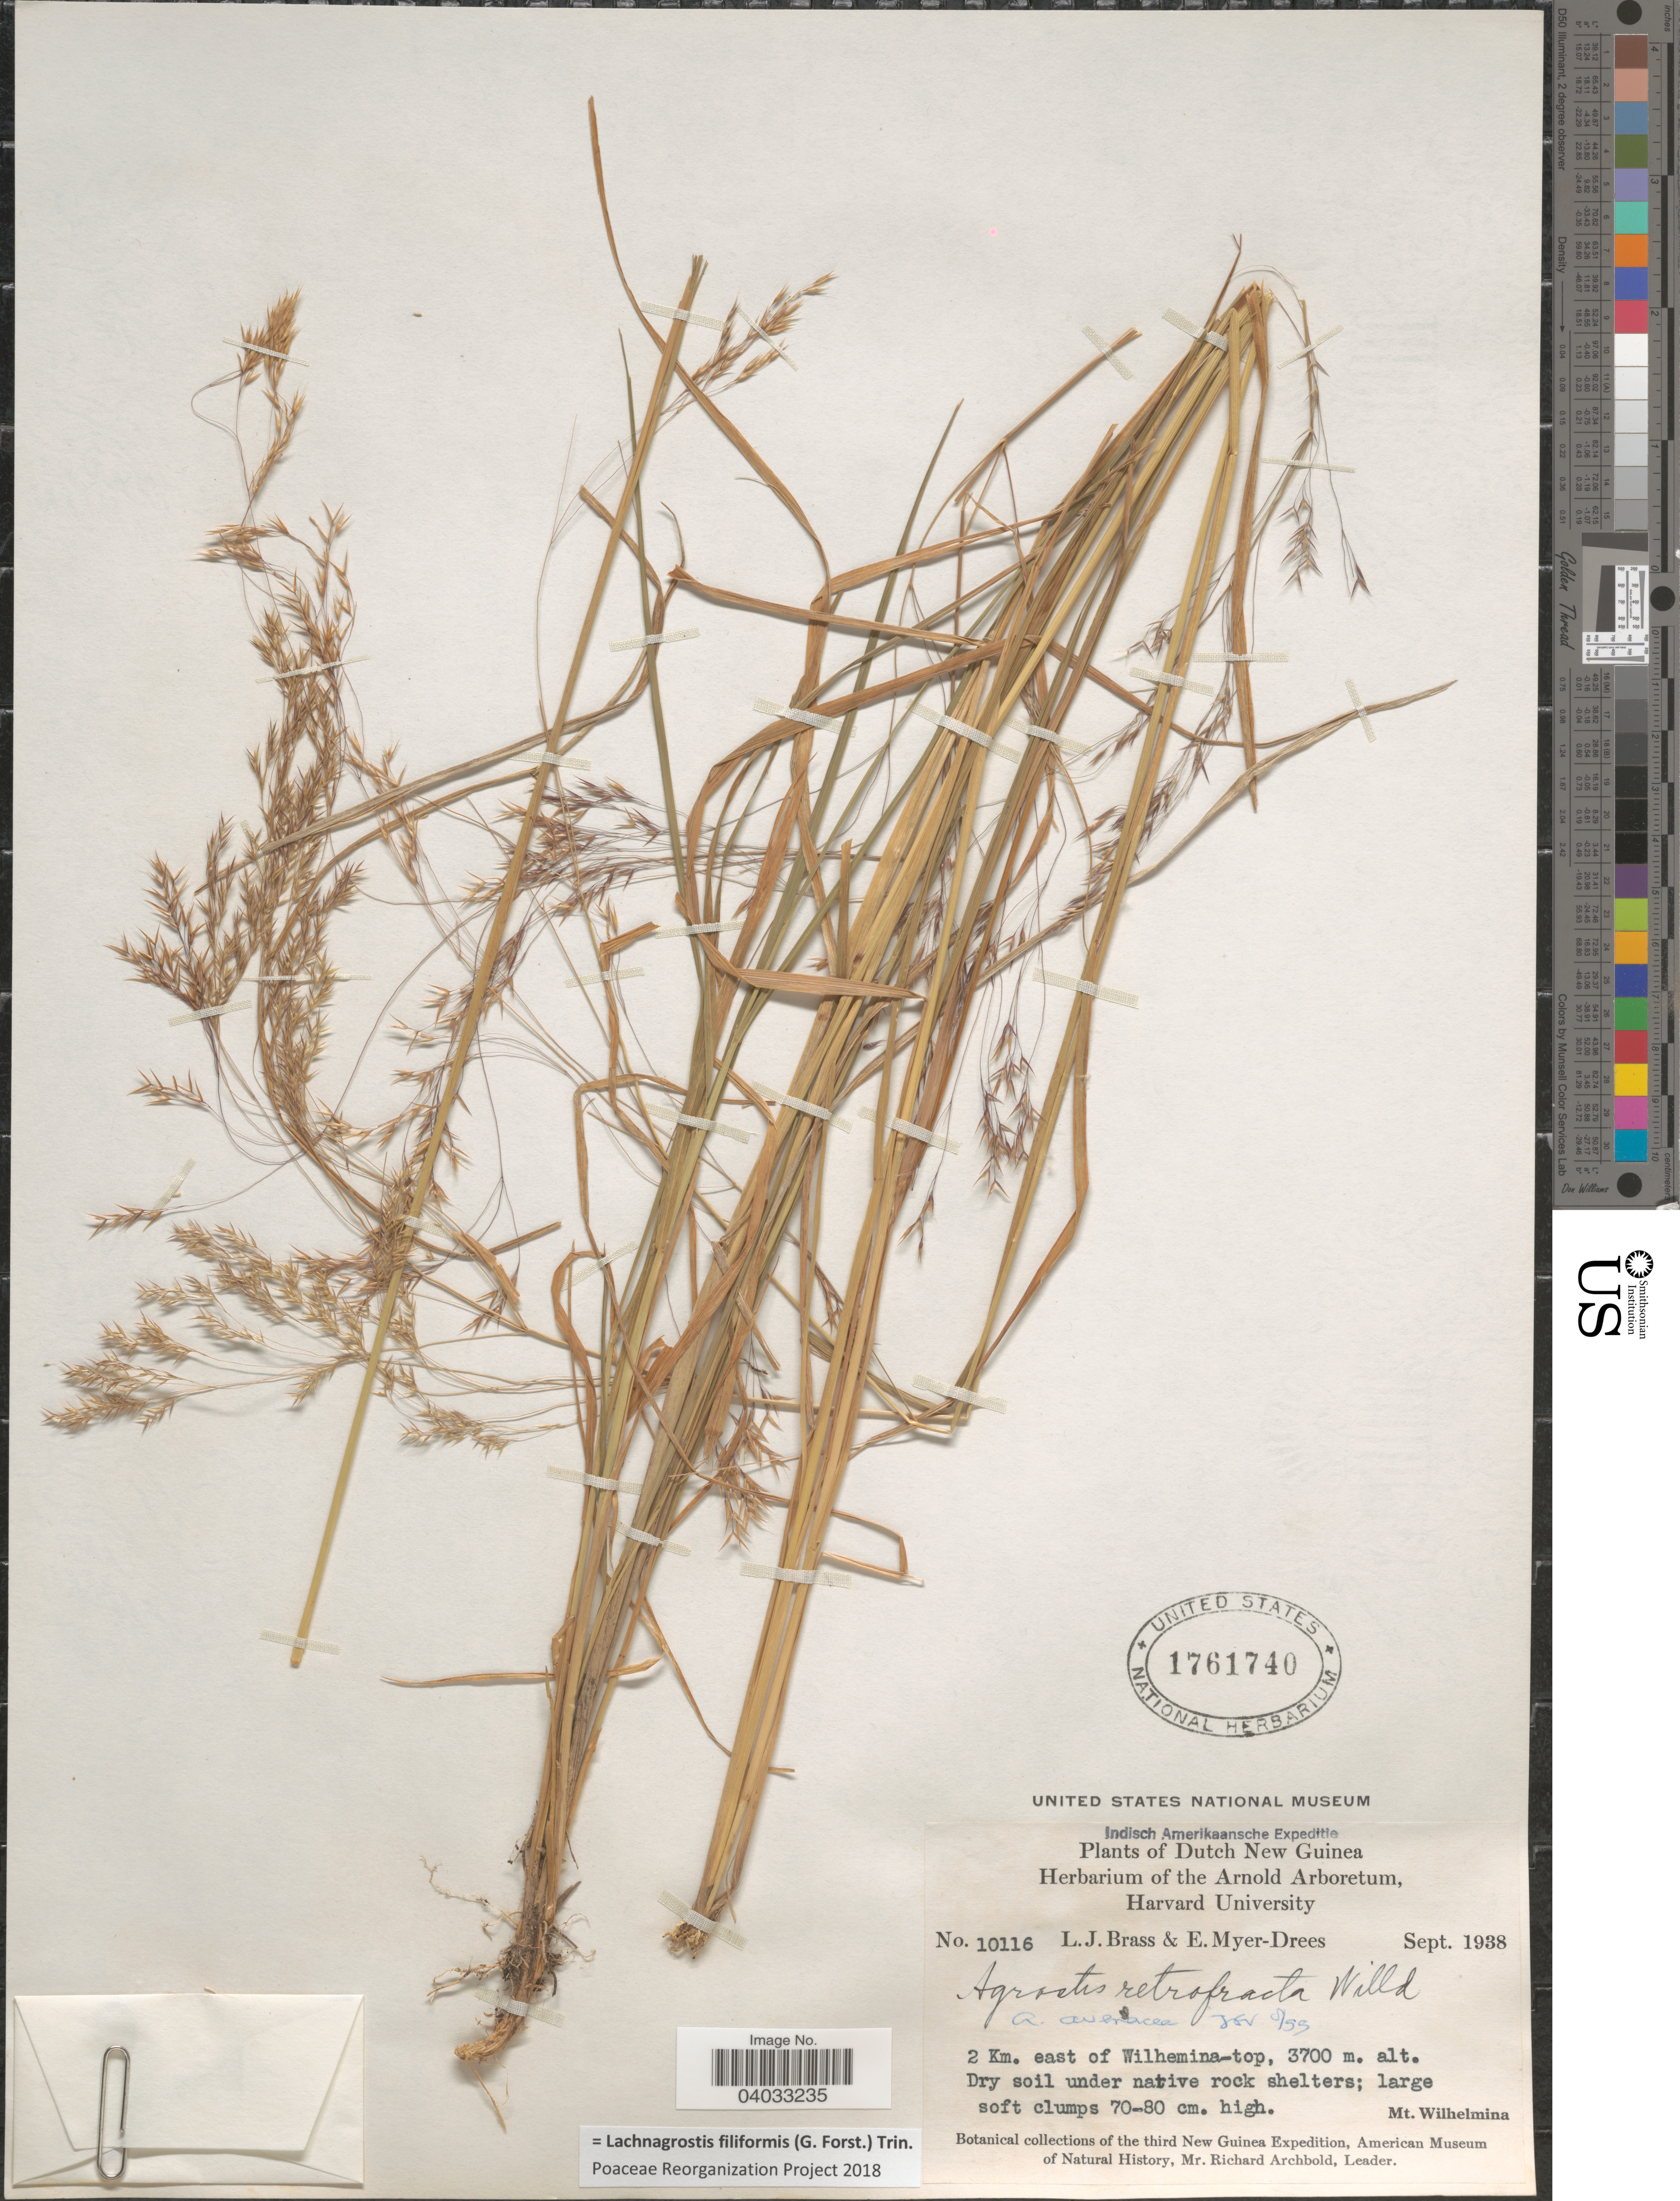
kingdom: Plantae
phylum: Tracheophyta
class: Liliopsida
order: Poales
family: Poaceae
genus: Lachnagrostis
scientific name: Lachnagrostis filiformis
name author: (J.R. Forst.) Trin.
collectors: L. J. Brass & E. Myer-Drees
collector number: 10116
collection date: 1938-09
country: Indonesia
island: New Guinea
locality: Dutch New Guinea. 2 Km. east of Wilhemina-top. Mt. Wilhelmina.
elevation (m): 3700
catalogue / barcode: US 1761740